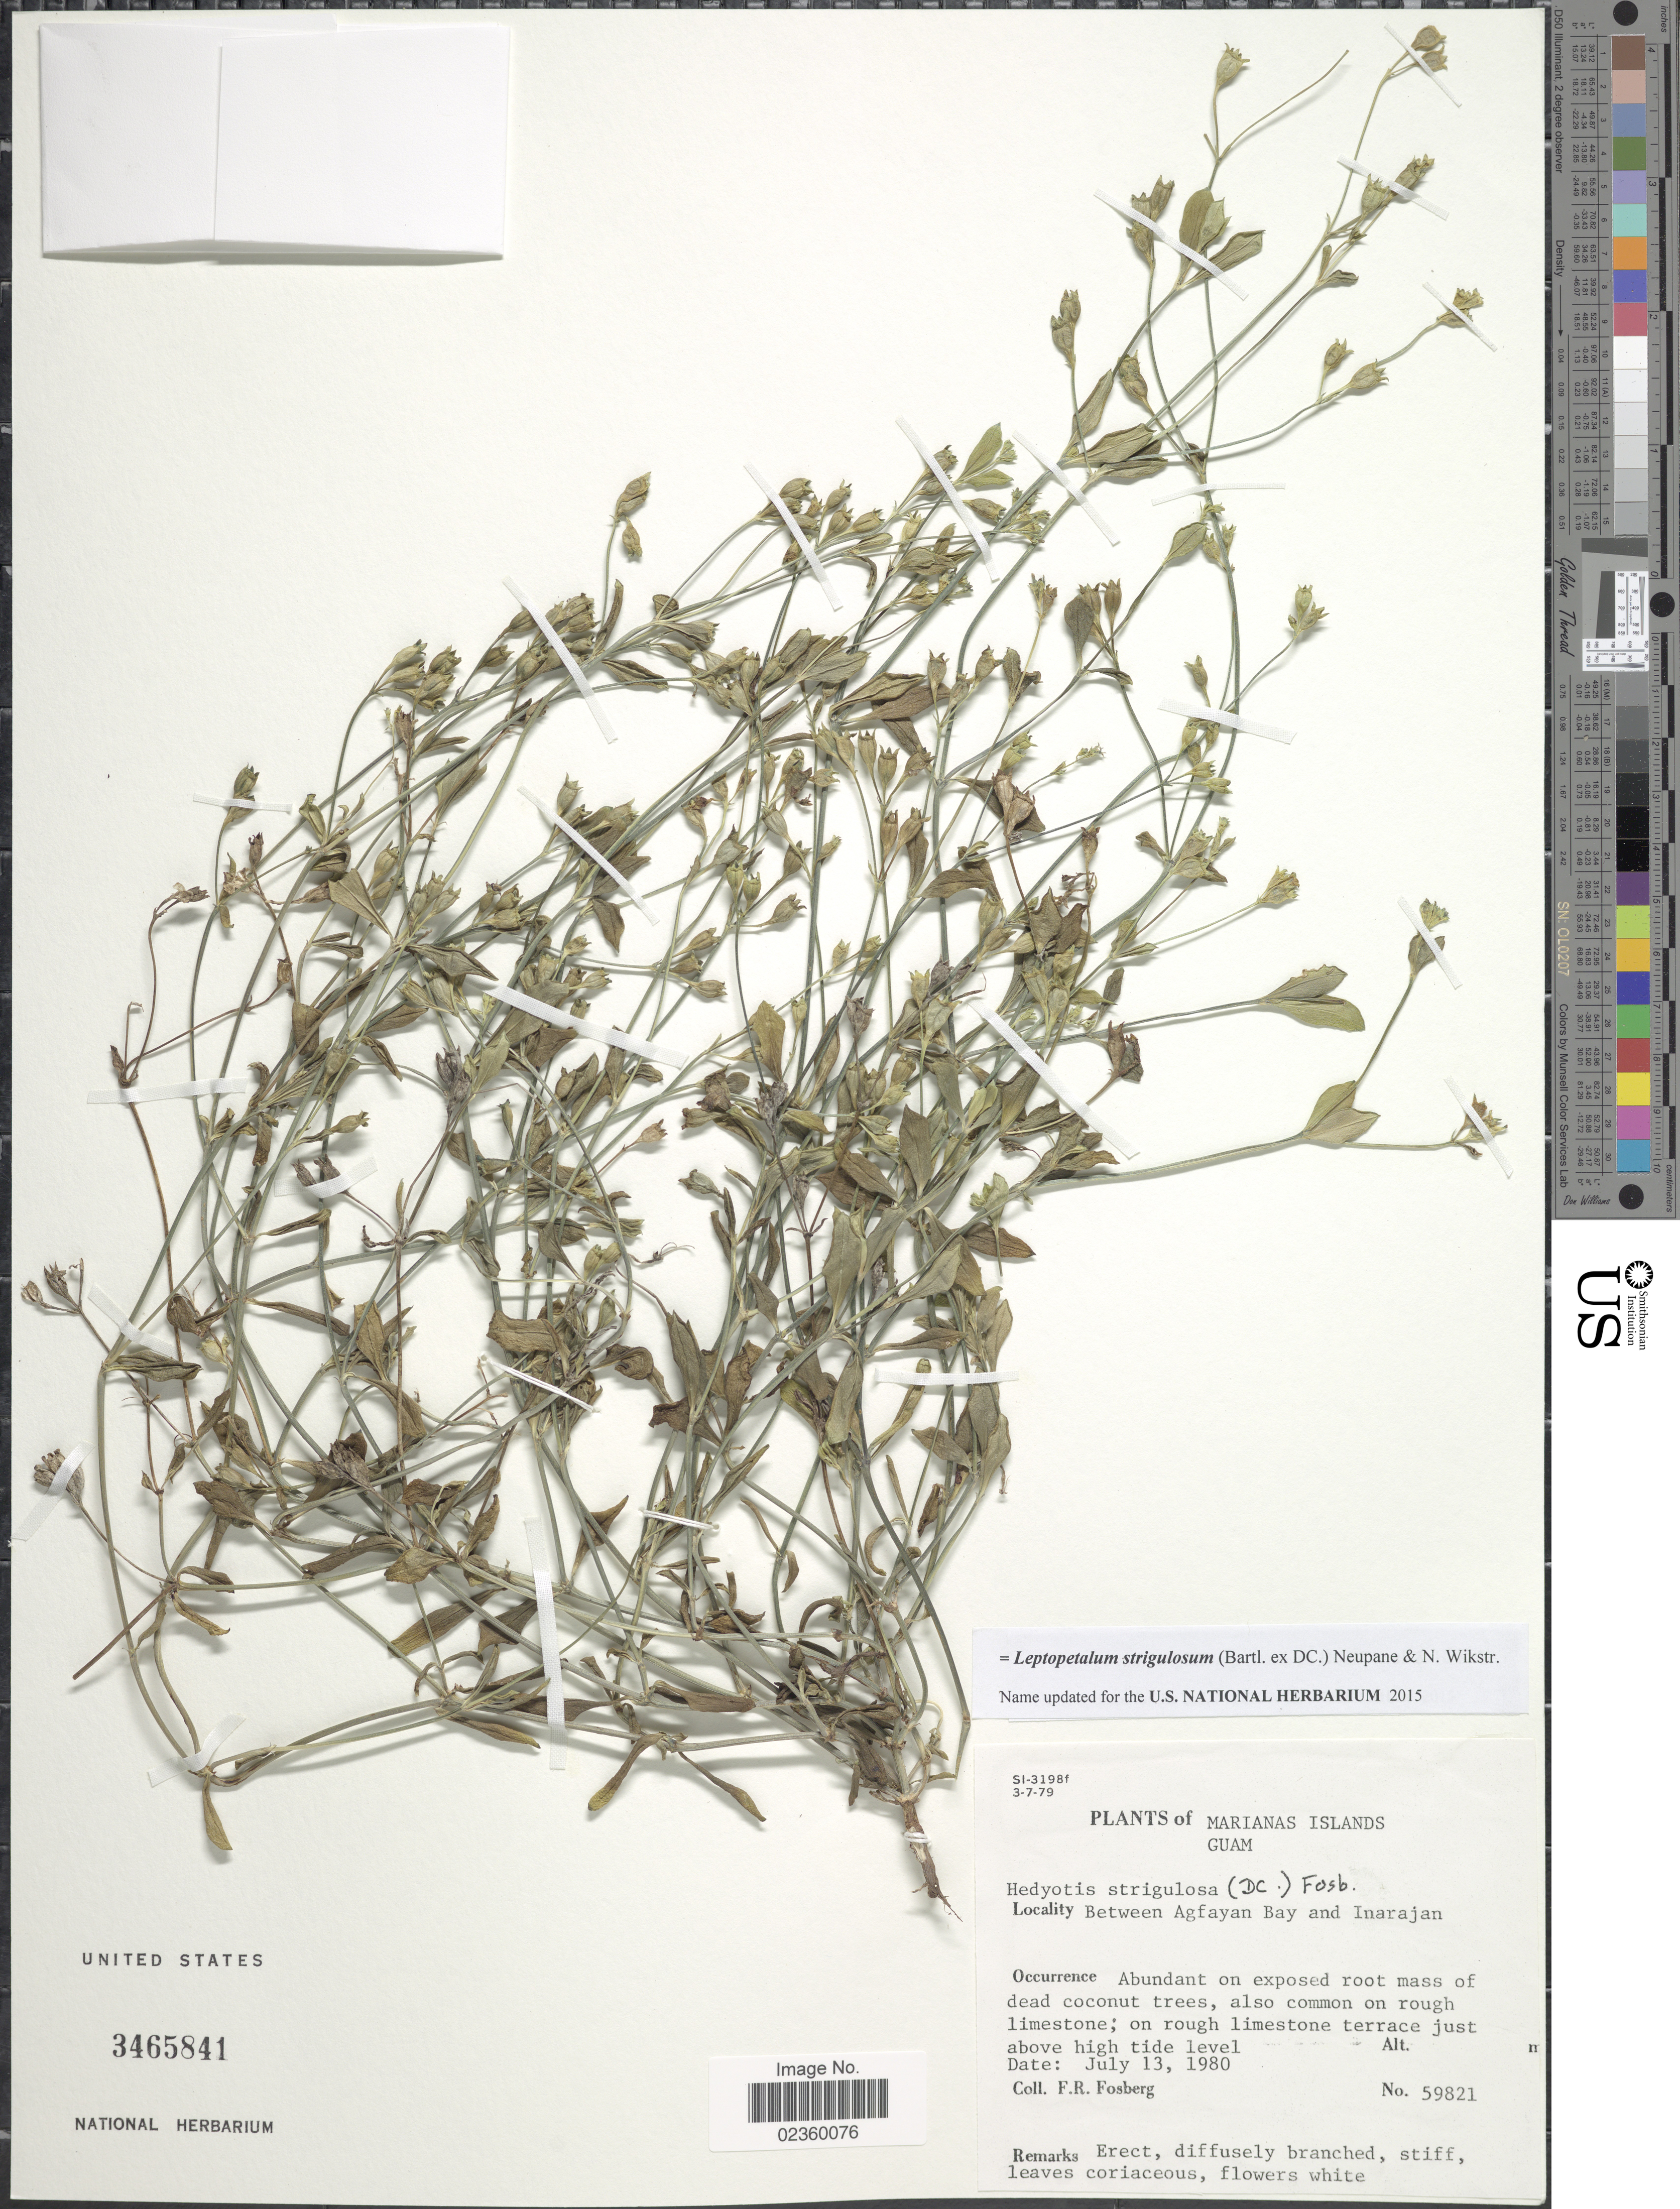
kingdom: Plantae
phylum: Tracheophyta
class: Magnoliopsida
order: Gentianales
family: Rubiaceae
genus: Leptopetalum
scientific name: Leptopetalum strigulosum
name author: (Bartl. ex DC.) Neupane & N. Wikstr.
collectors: F. R. Fosberg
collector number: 59821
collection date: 1980-07-13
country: Guam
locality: Marianas Islands. Between Agfayan Bay and Inarajan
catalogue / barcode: US 3465841